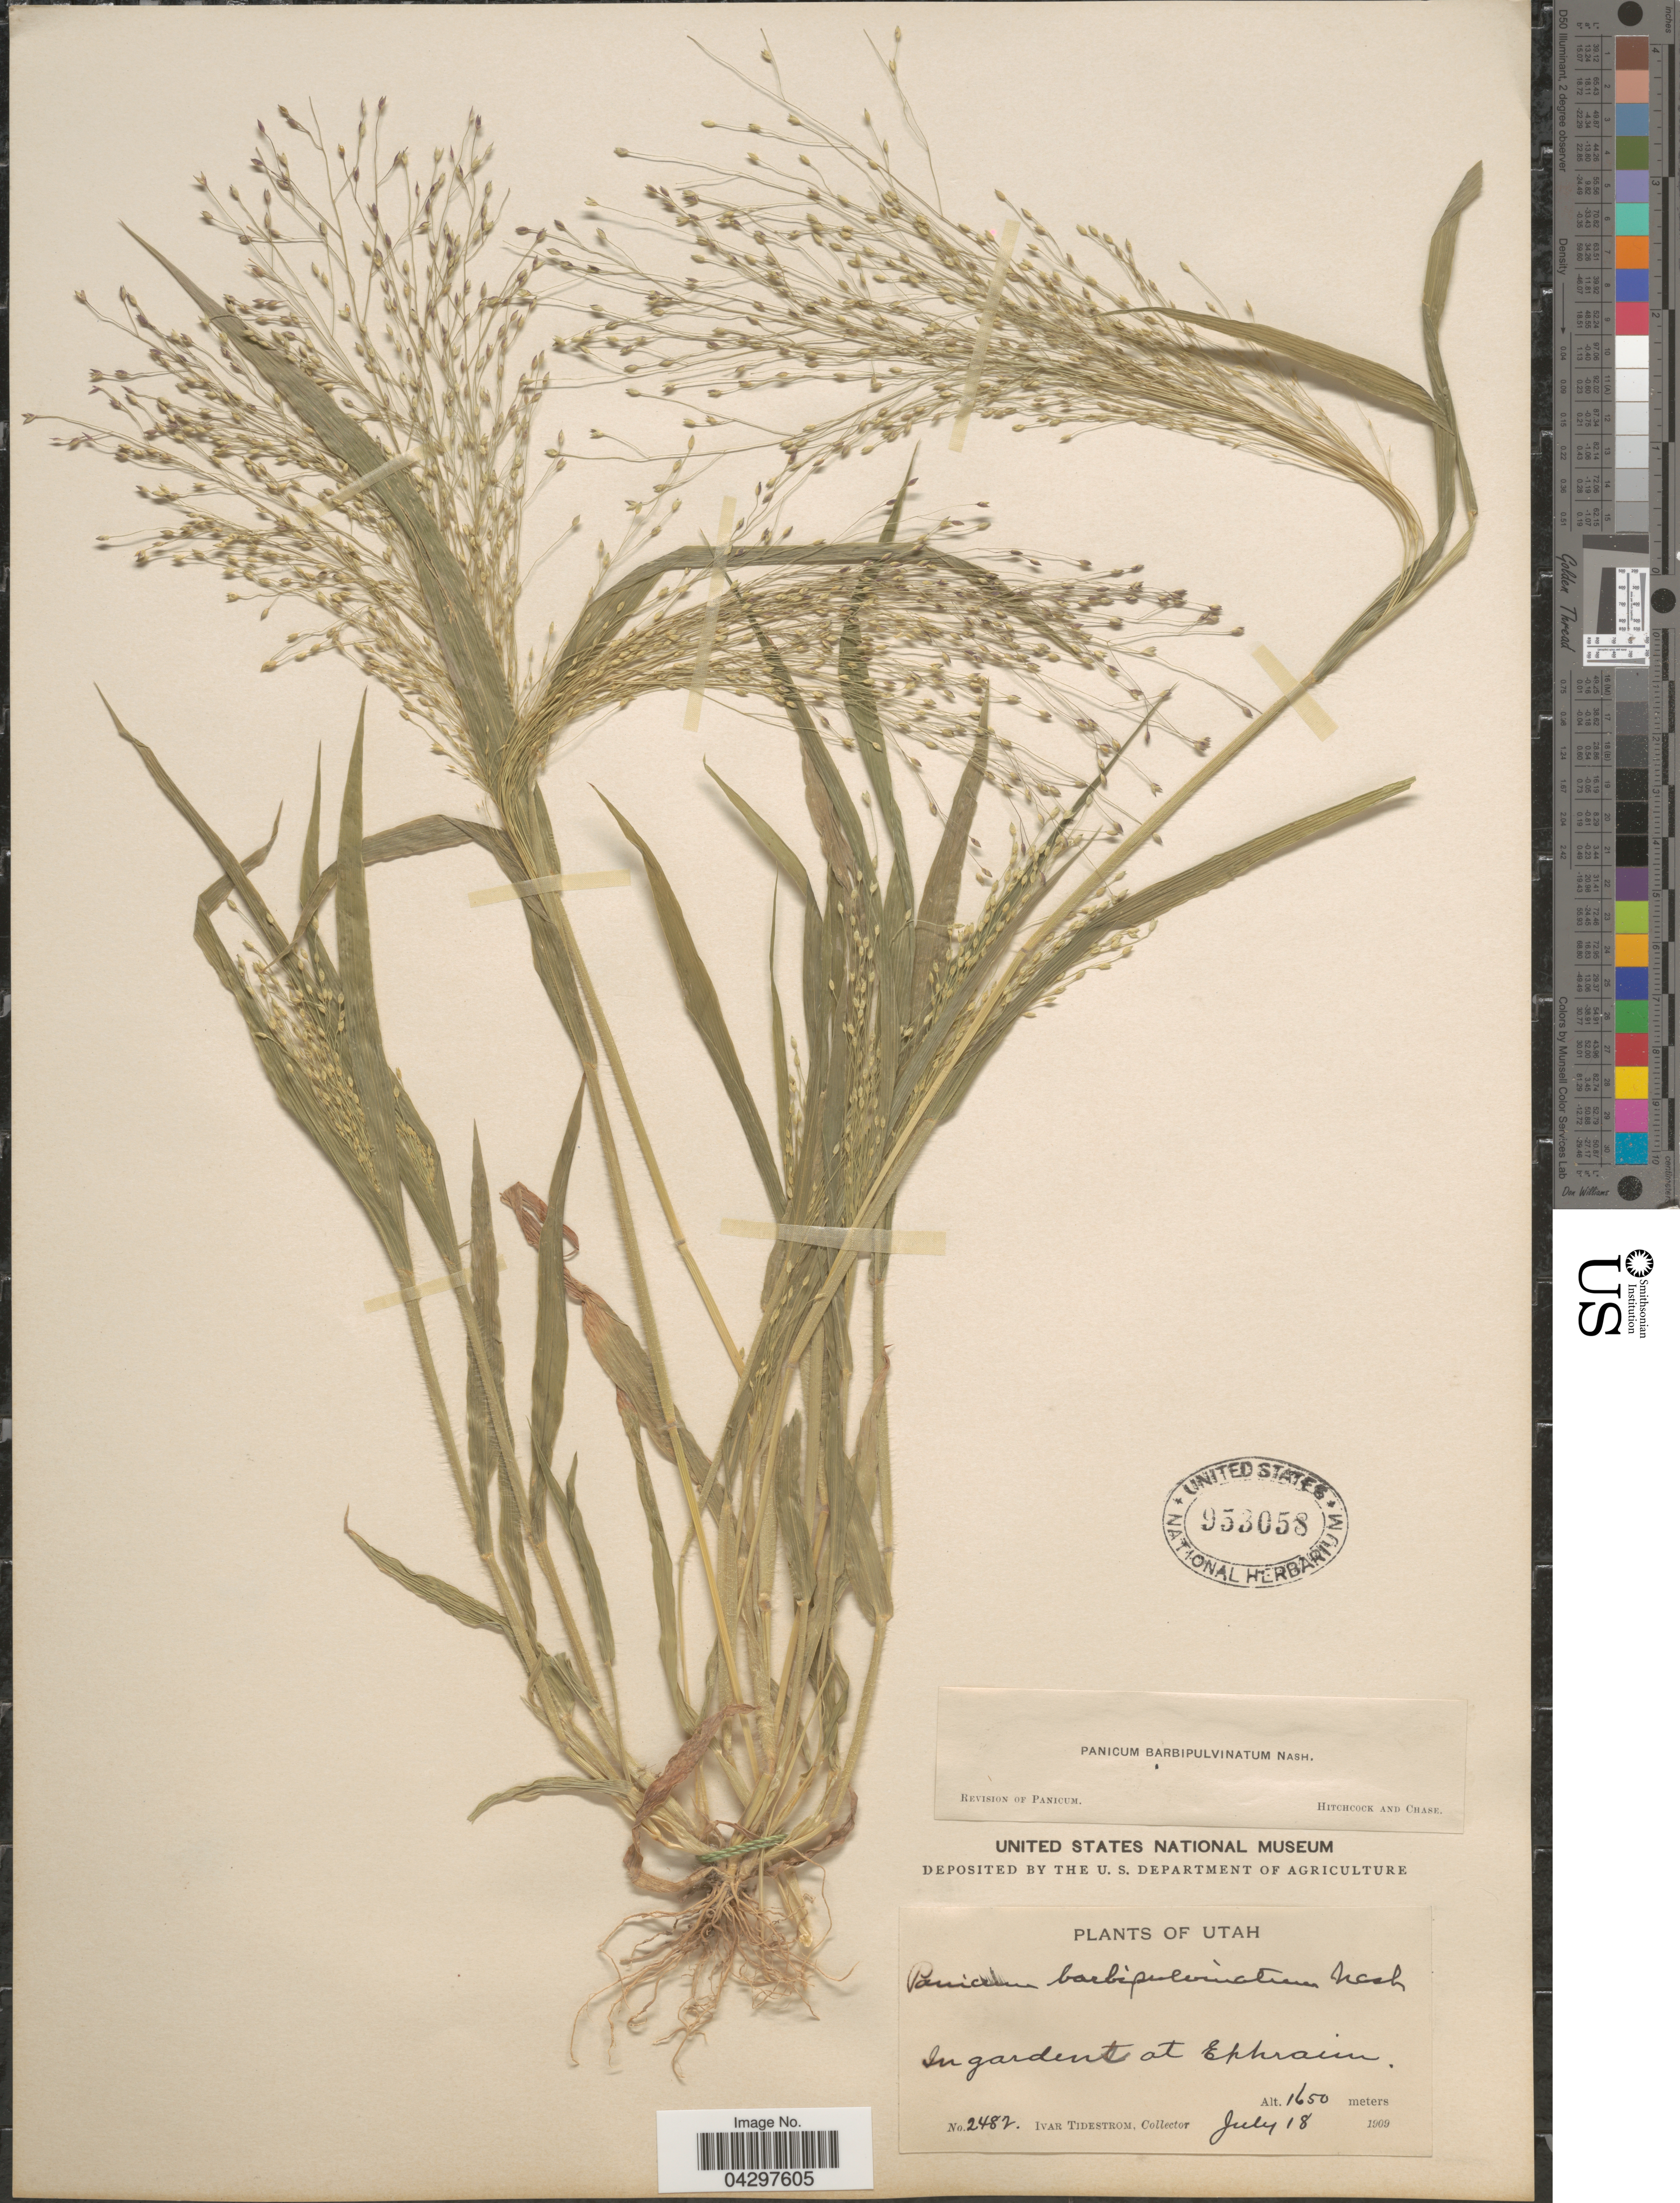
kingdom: Plantae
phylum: Tracheophyta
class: Liliopsida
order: Poales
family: Poaceae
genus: Panicum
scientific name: Panicum capillare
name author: L.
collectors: I. F. Tidestrom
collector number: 2482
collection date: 1909-07-18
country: United States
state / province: Utah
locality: In gardens at Ephraim.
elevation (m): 1650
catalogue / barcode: US 953058